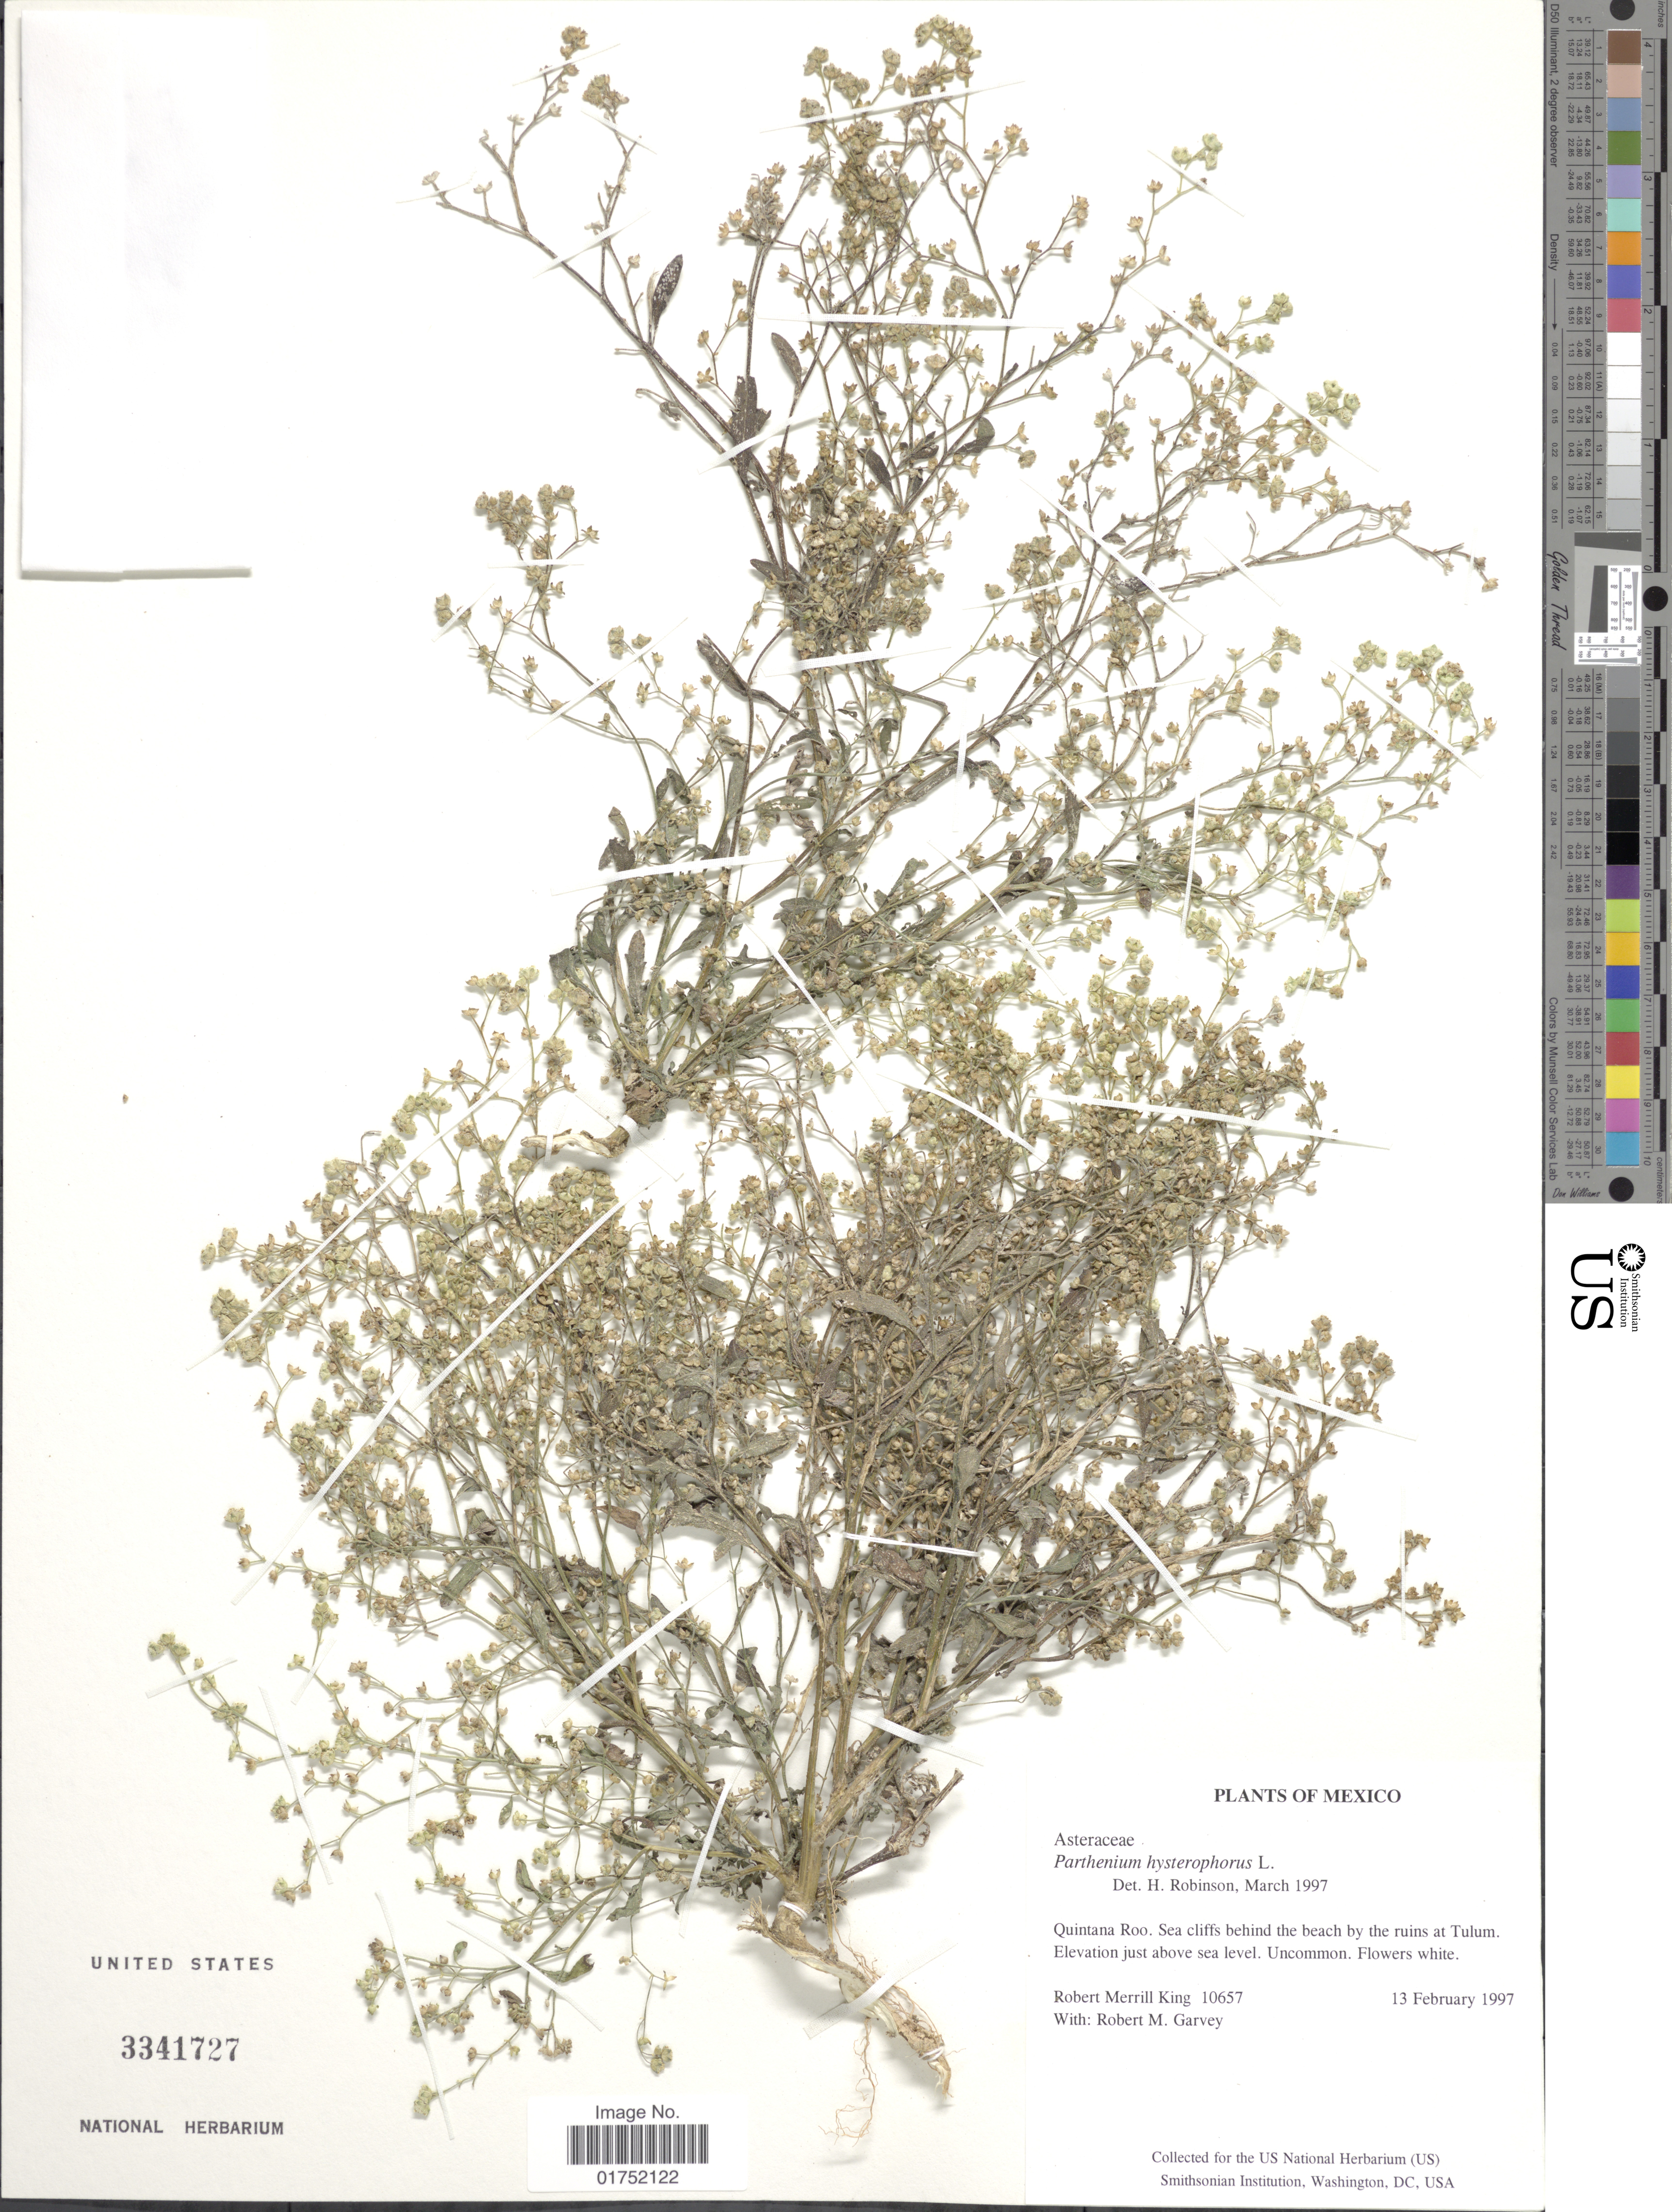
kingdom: Plantae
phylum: Tracheophyta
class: Magnoliopsida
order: Asterales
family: Asteraceae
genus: Parthenium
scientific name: Parthenium hysterophorus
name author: L.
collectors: R. M. King & R. Garvey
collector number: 10657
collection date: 1997-02-13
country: Mexico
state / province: Quintana Roo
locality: Ruins at Tulum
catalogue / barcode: US 3341727